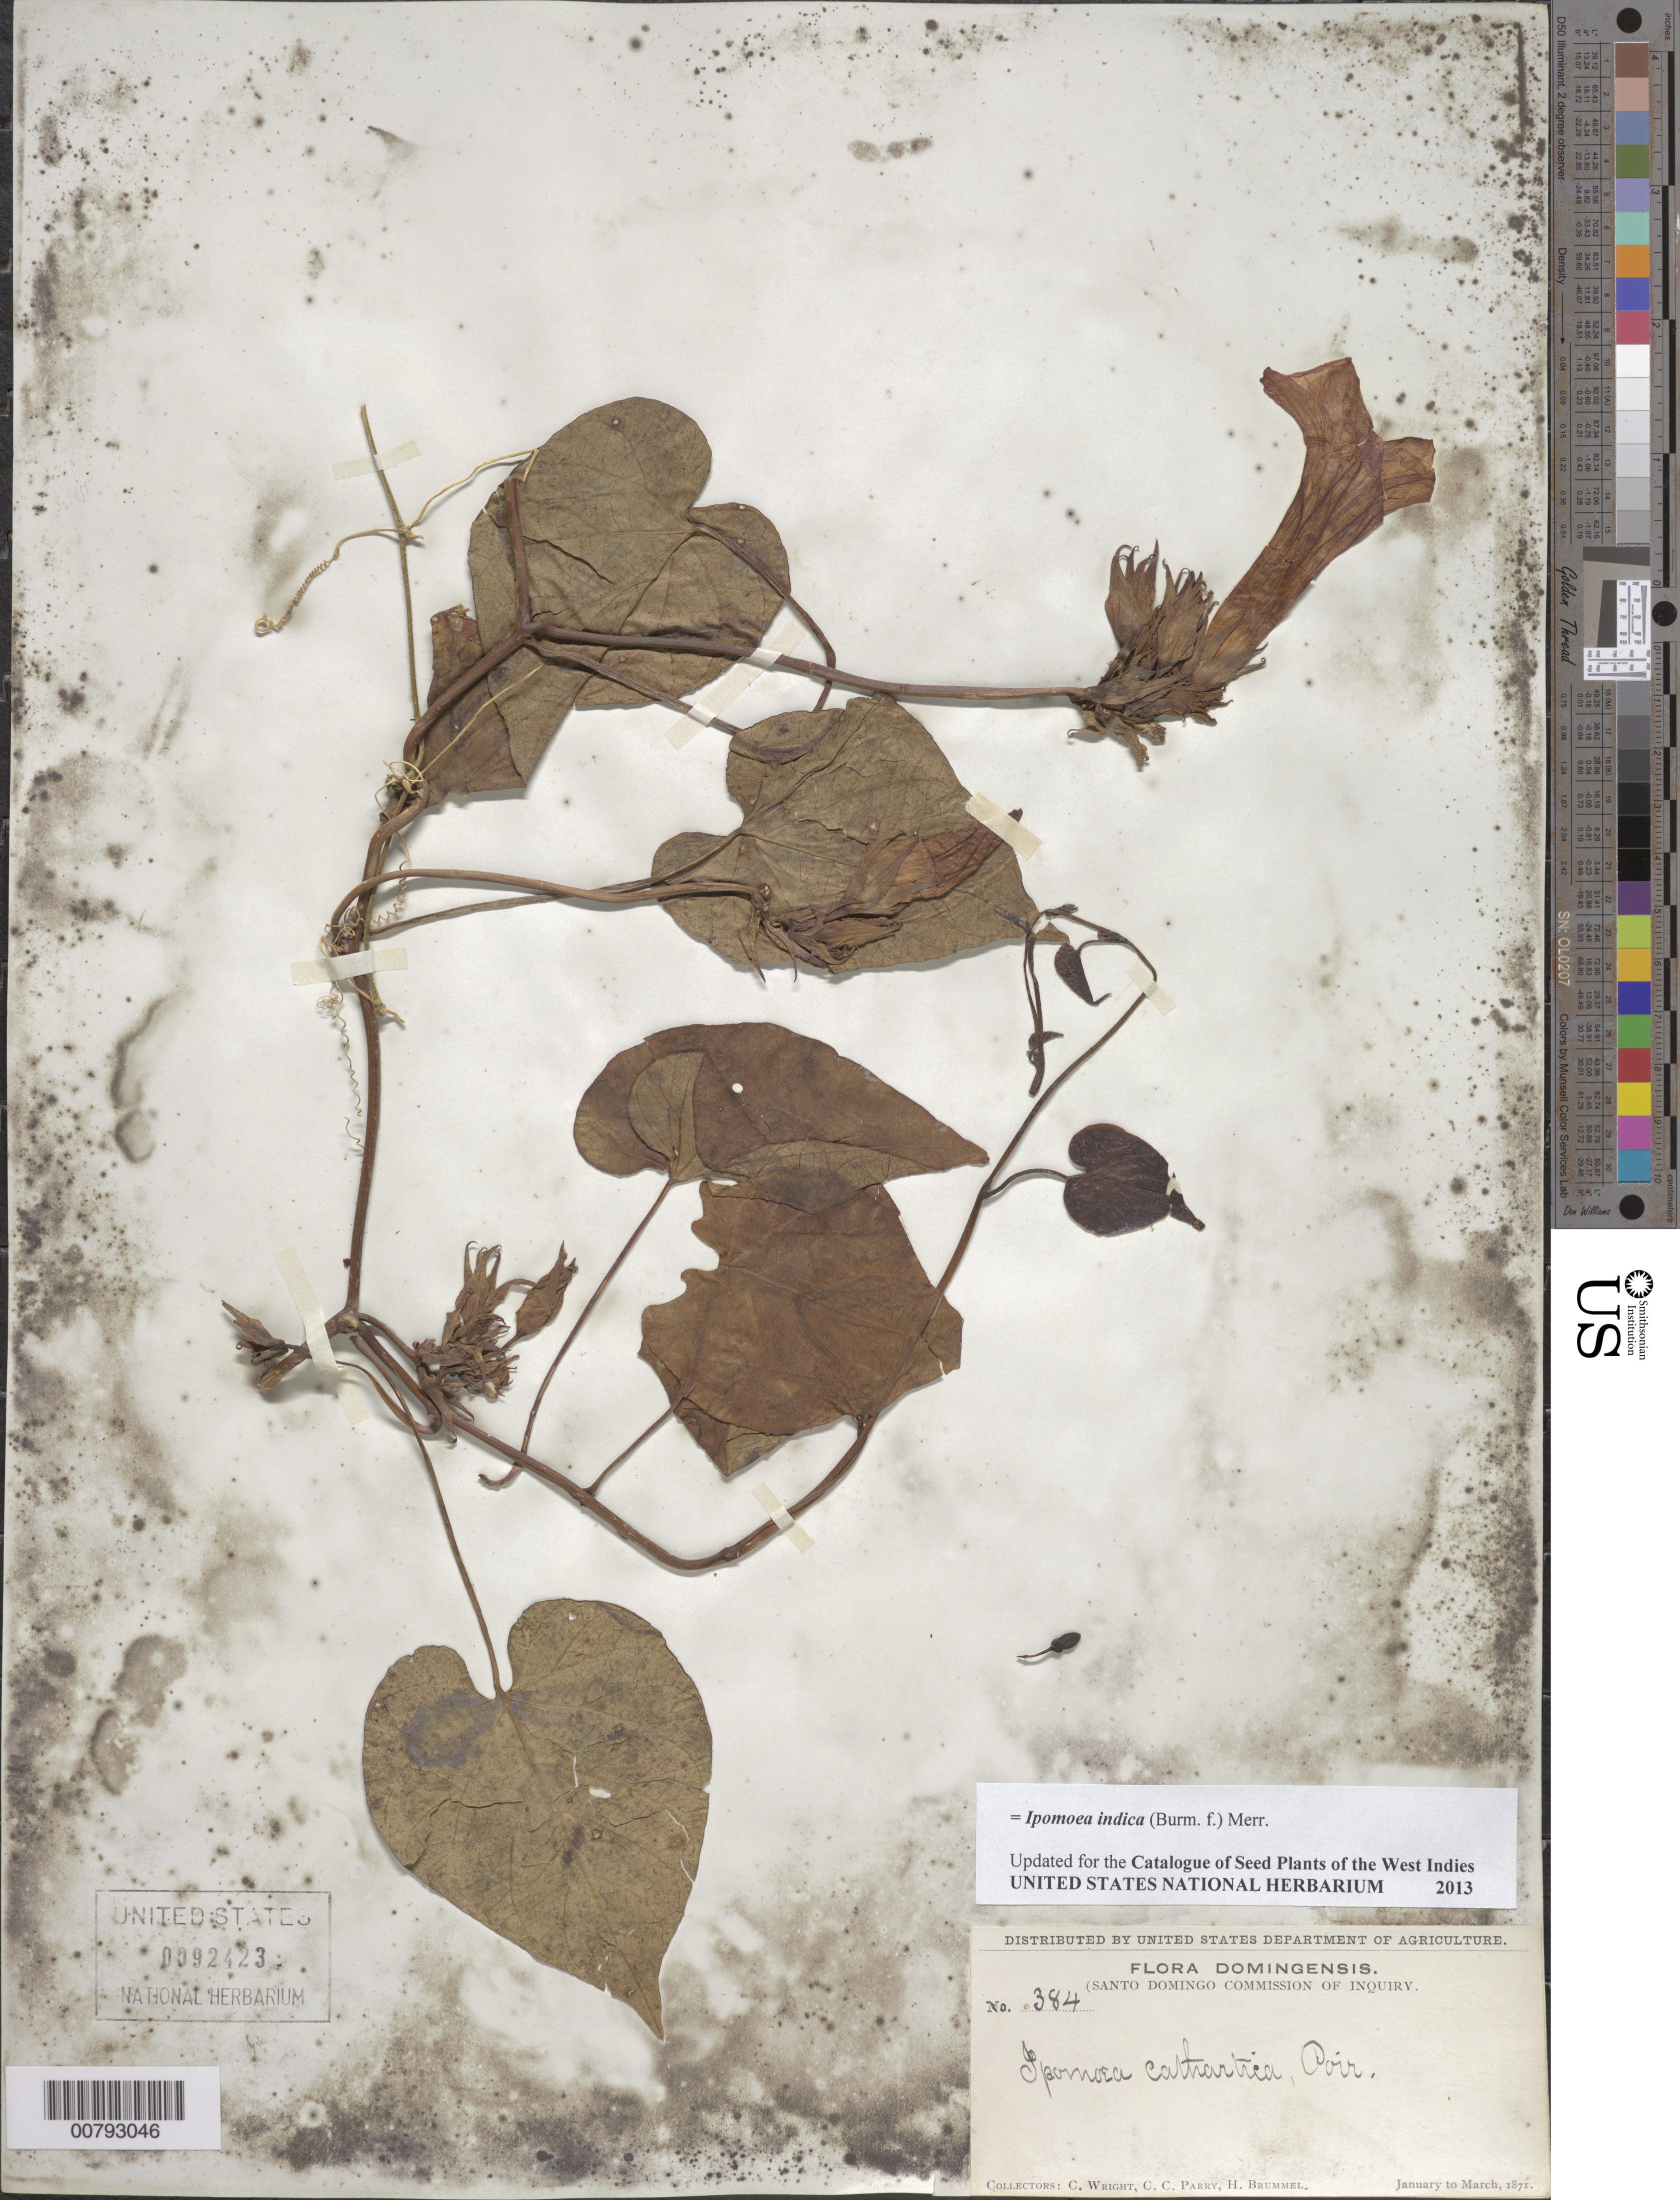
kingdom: Plantae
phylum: Tracheophyta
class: Magnoliopsida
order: Solanales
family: Convolvulaceae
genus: Ipomoea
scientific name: Ipomoea indica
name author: (Burm.) Merr.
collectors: C. Wright, C. C. Parry & H. Brummel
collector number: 384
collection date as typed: Jan 1871 to -- Mar 1871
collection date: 1871-01/1871-03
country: Dominican Republic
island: Hispaniola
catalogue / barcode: US 92423